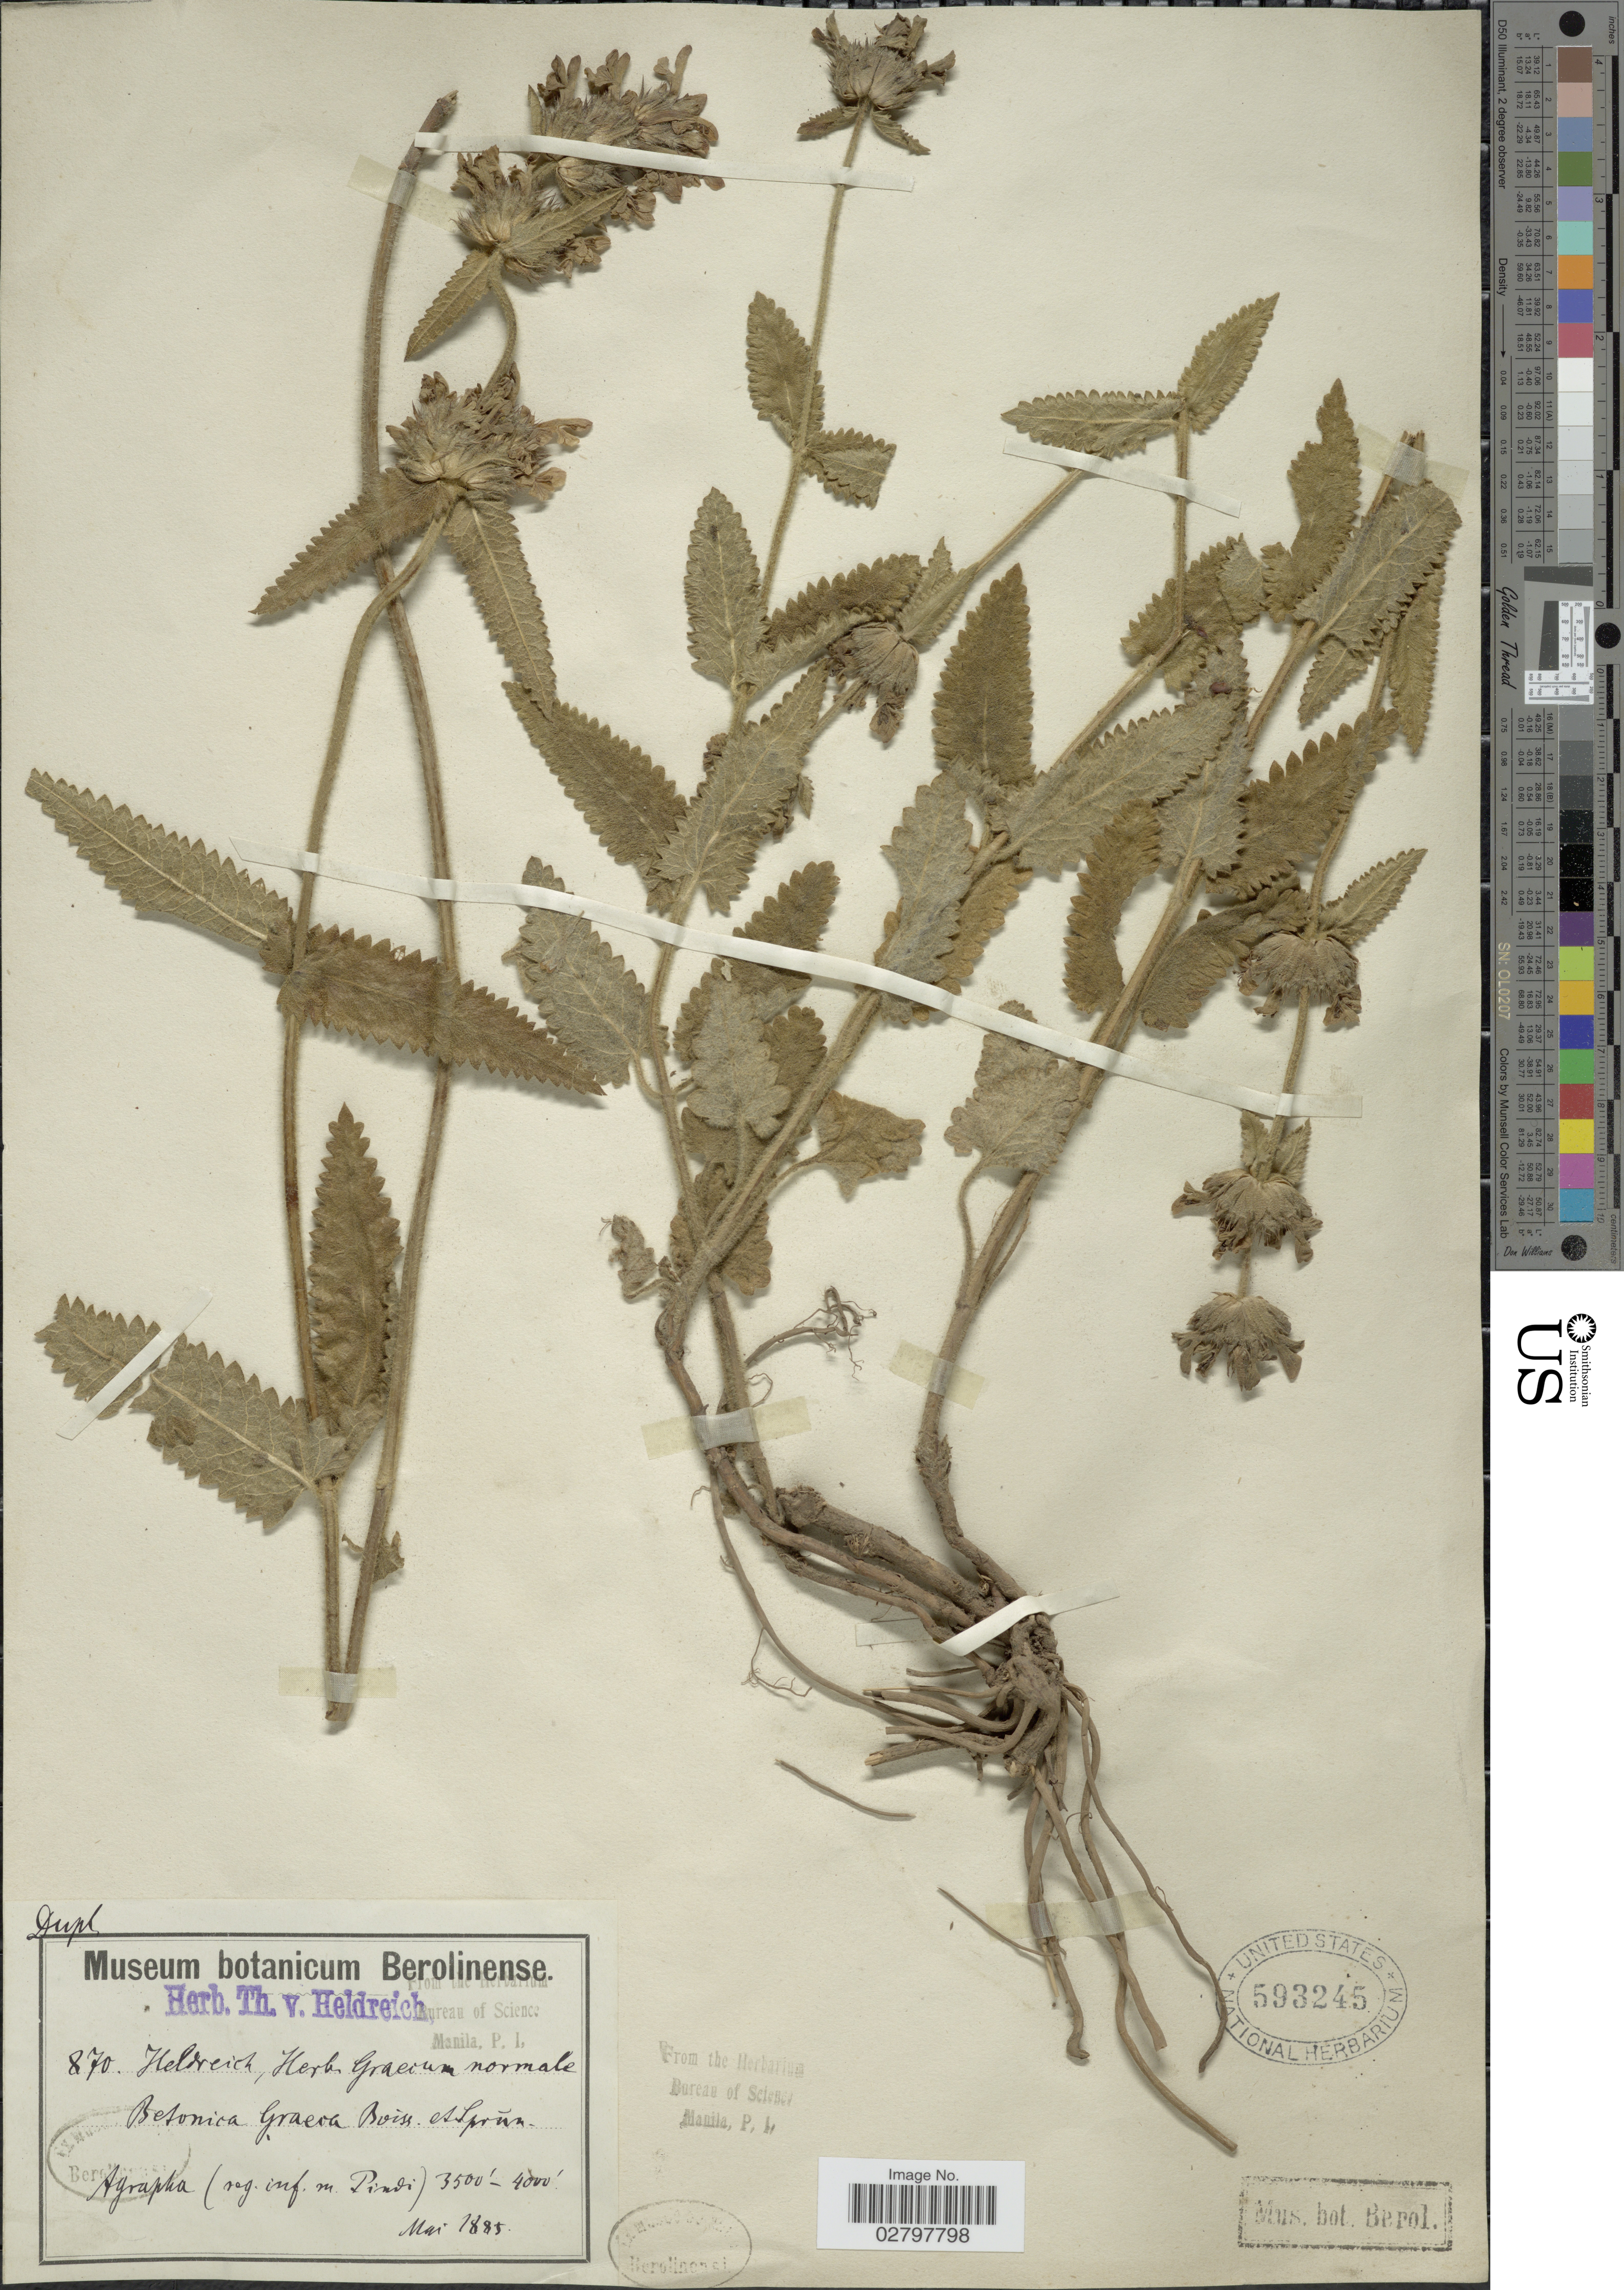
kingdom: Plantae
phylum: Tracheophyta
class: Magnoliopsida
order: Lamiales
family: Lamiaceae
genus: Stachys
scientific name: Stachys graeca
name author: Boiss. & Heldr.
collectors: T. H. von Heldreich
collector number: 870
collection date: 1885-05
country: Greece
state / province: Central Greece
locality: Agrapha (reg. inf. m. Pindi)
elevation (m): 914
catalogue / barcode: US 593245